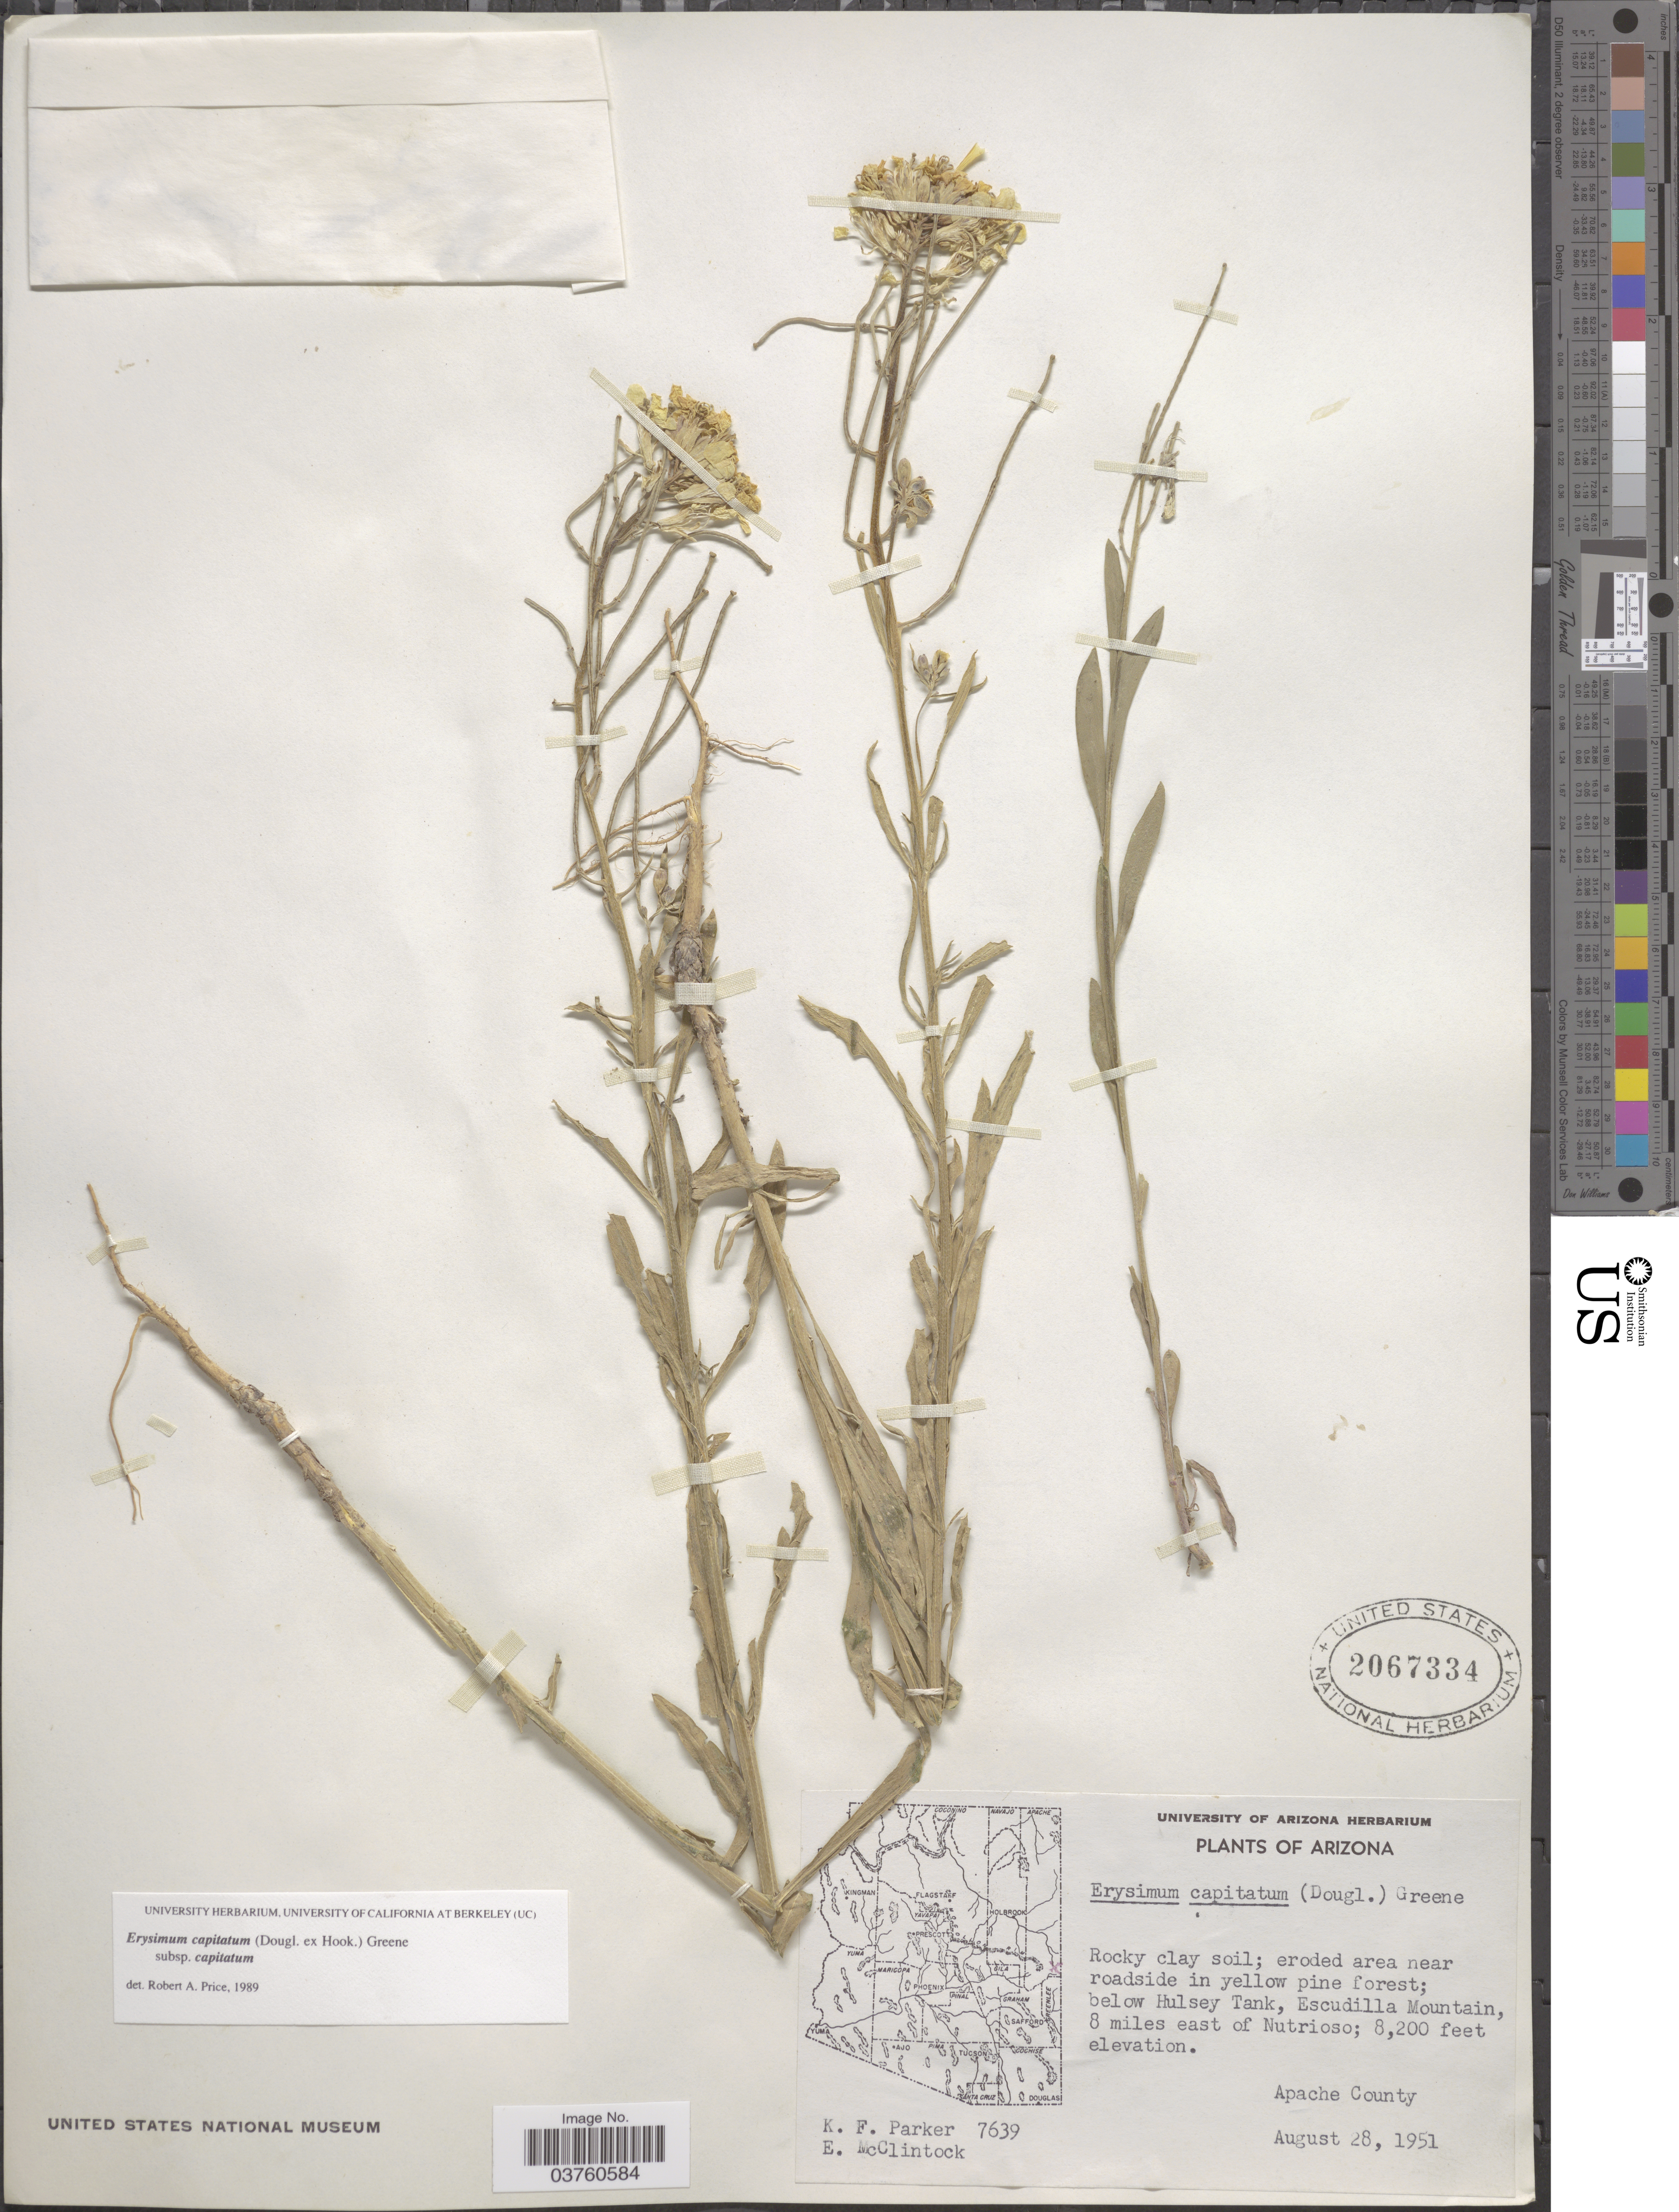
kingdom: Plantae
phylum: Tracheophyta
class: Magnoliopsida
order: Brassicales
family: Brassicaceae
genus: Erysimum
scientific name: Erysimum capitatum subsp. capitatum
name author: (Douglas ex Hook.) Greene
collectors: K. F. Parker & E. McClintock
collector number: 7639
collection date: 1951-08-28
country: United States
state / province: Arizona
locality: Below Hulsey Tank, Escudilla Mountain, 8 miles east of Nutrioso. Apache County.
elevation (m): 2499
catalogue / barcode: US 2067334